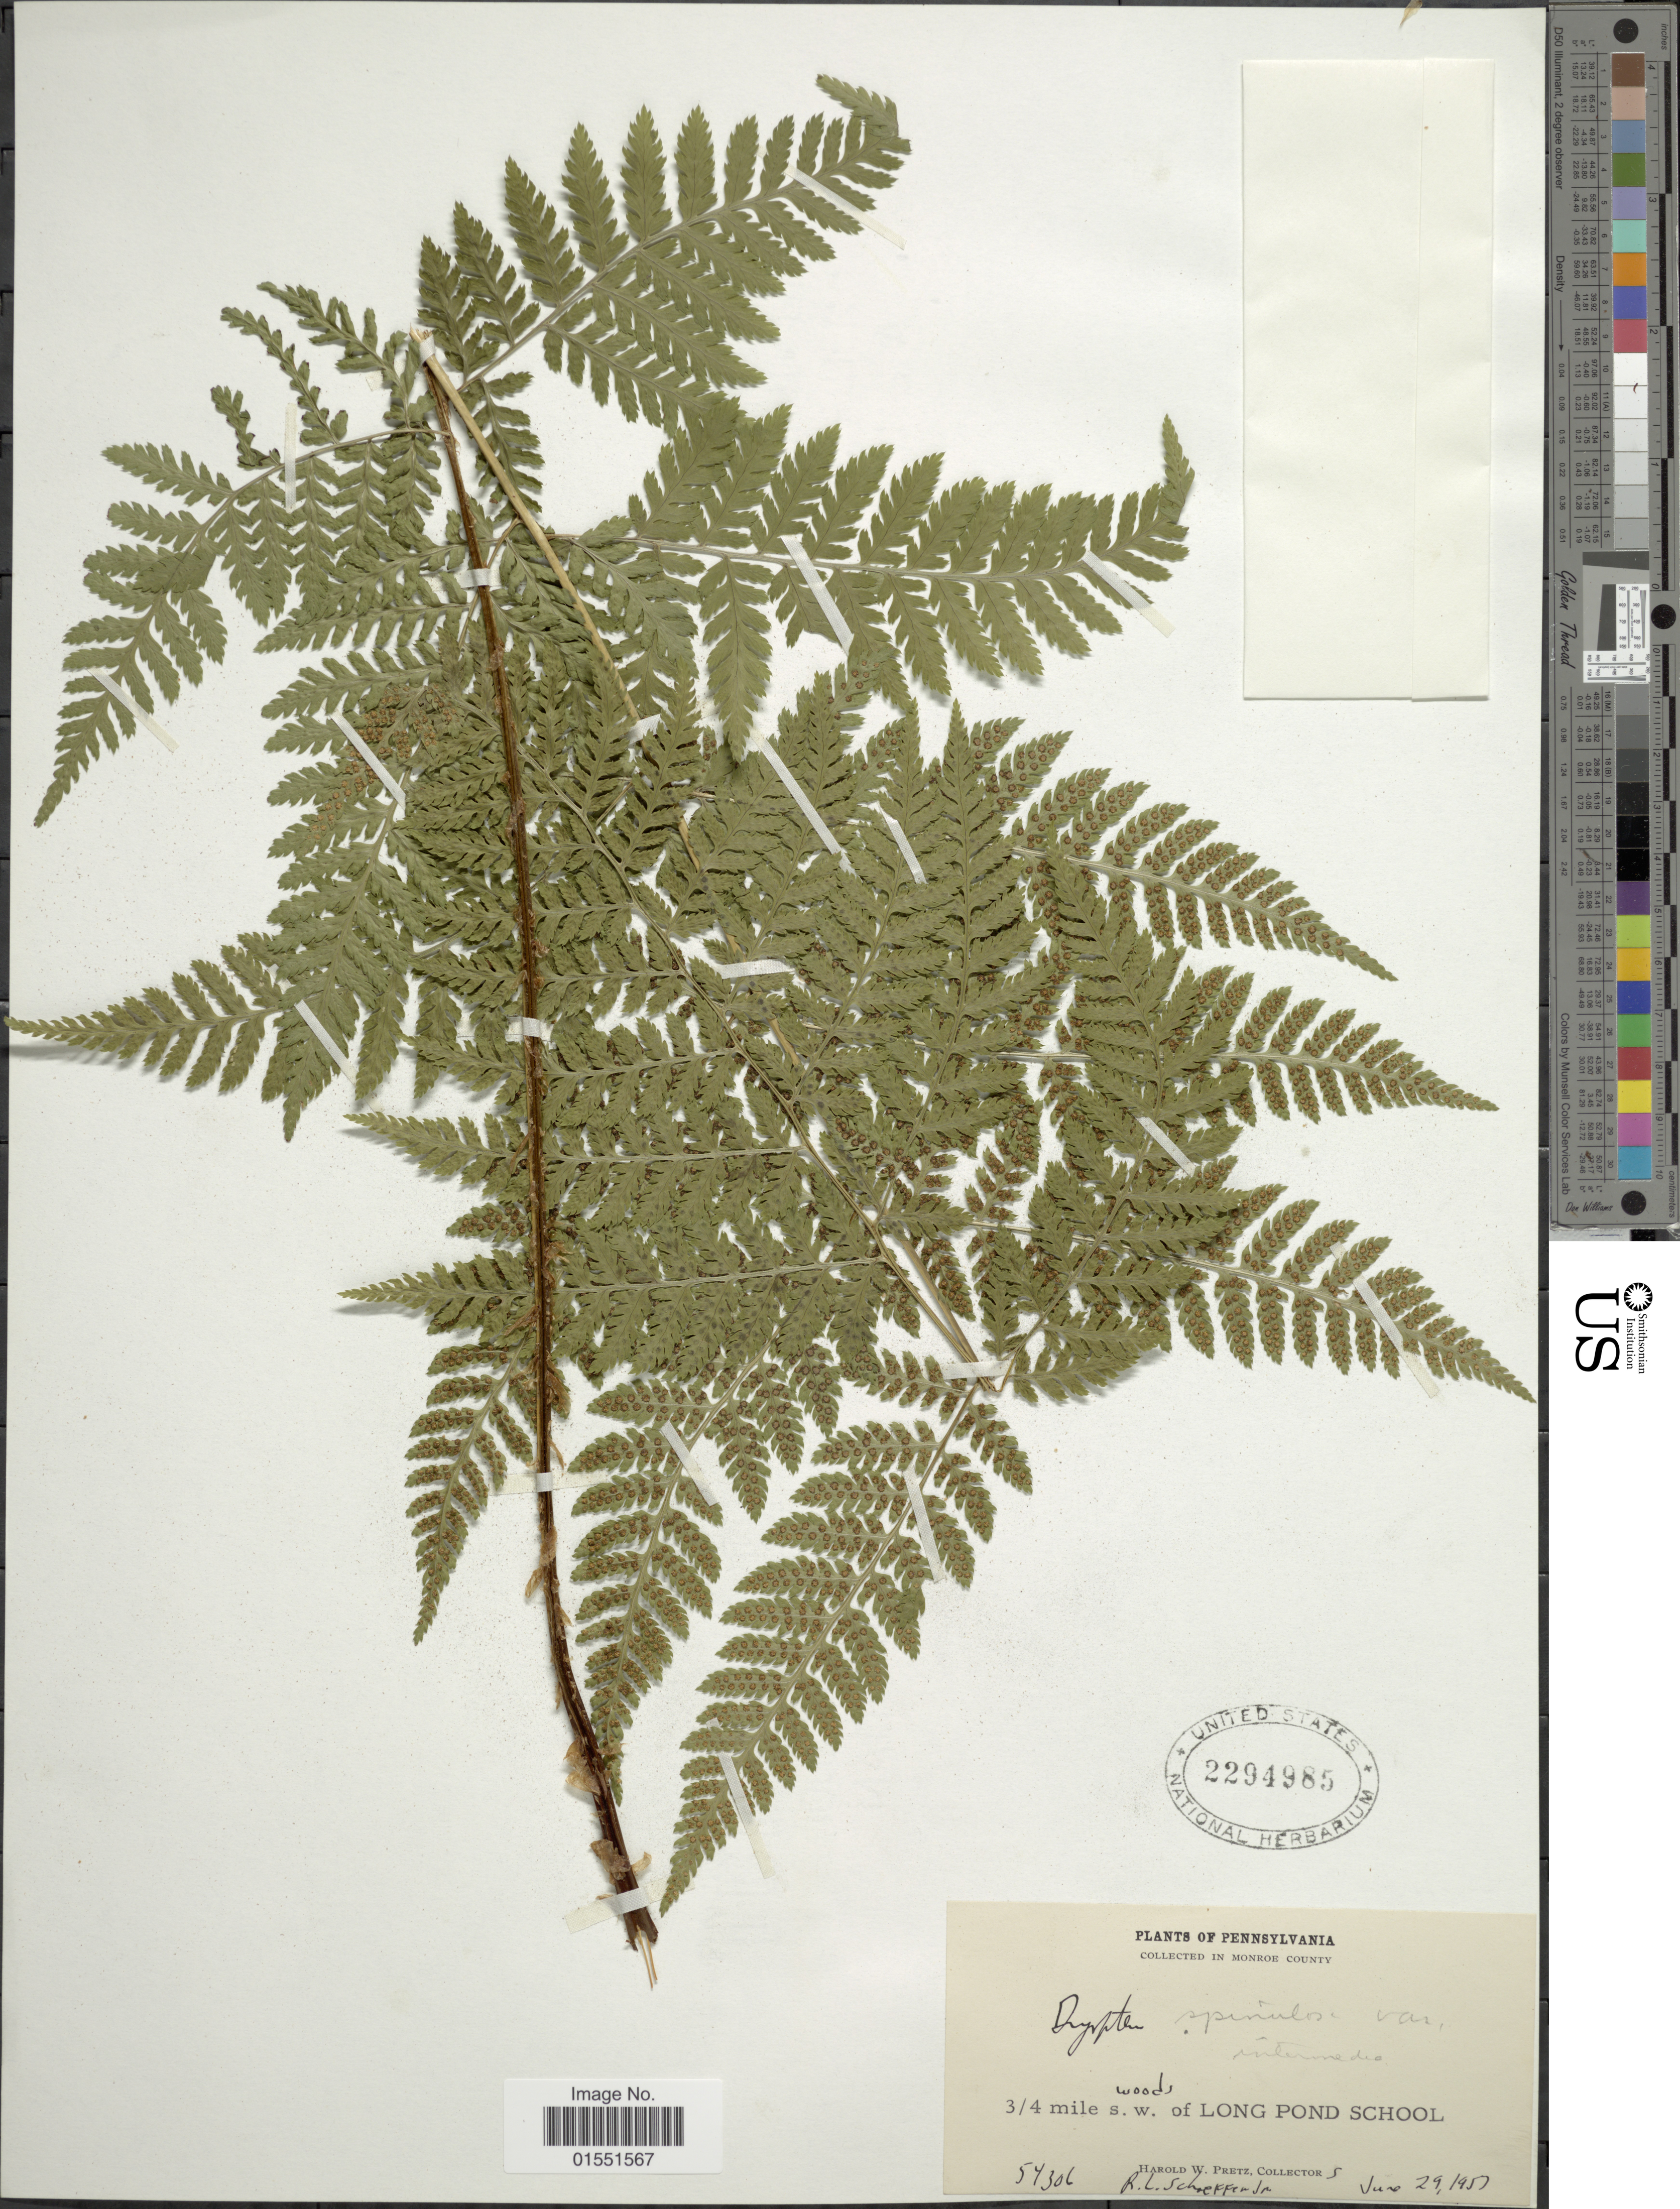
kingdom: Plantae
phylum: Tracheophyta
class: Polypodiopsida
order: Polypodiales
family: Dryopteridaceae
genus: Dryopteris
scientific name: Dryopteris intermedia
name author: (Muhl.) A. Gray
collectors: H. W. Pretz & R. L. Schaeffer Jr.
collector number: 54306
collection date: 1957-06-29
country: United States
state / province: Pennsylvania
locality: Monroe County, ¾ mile s. w. of Long Pond School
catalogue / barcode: US 2294985